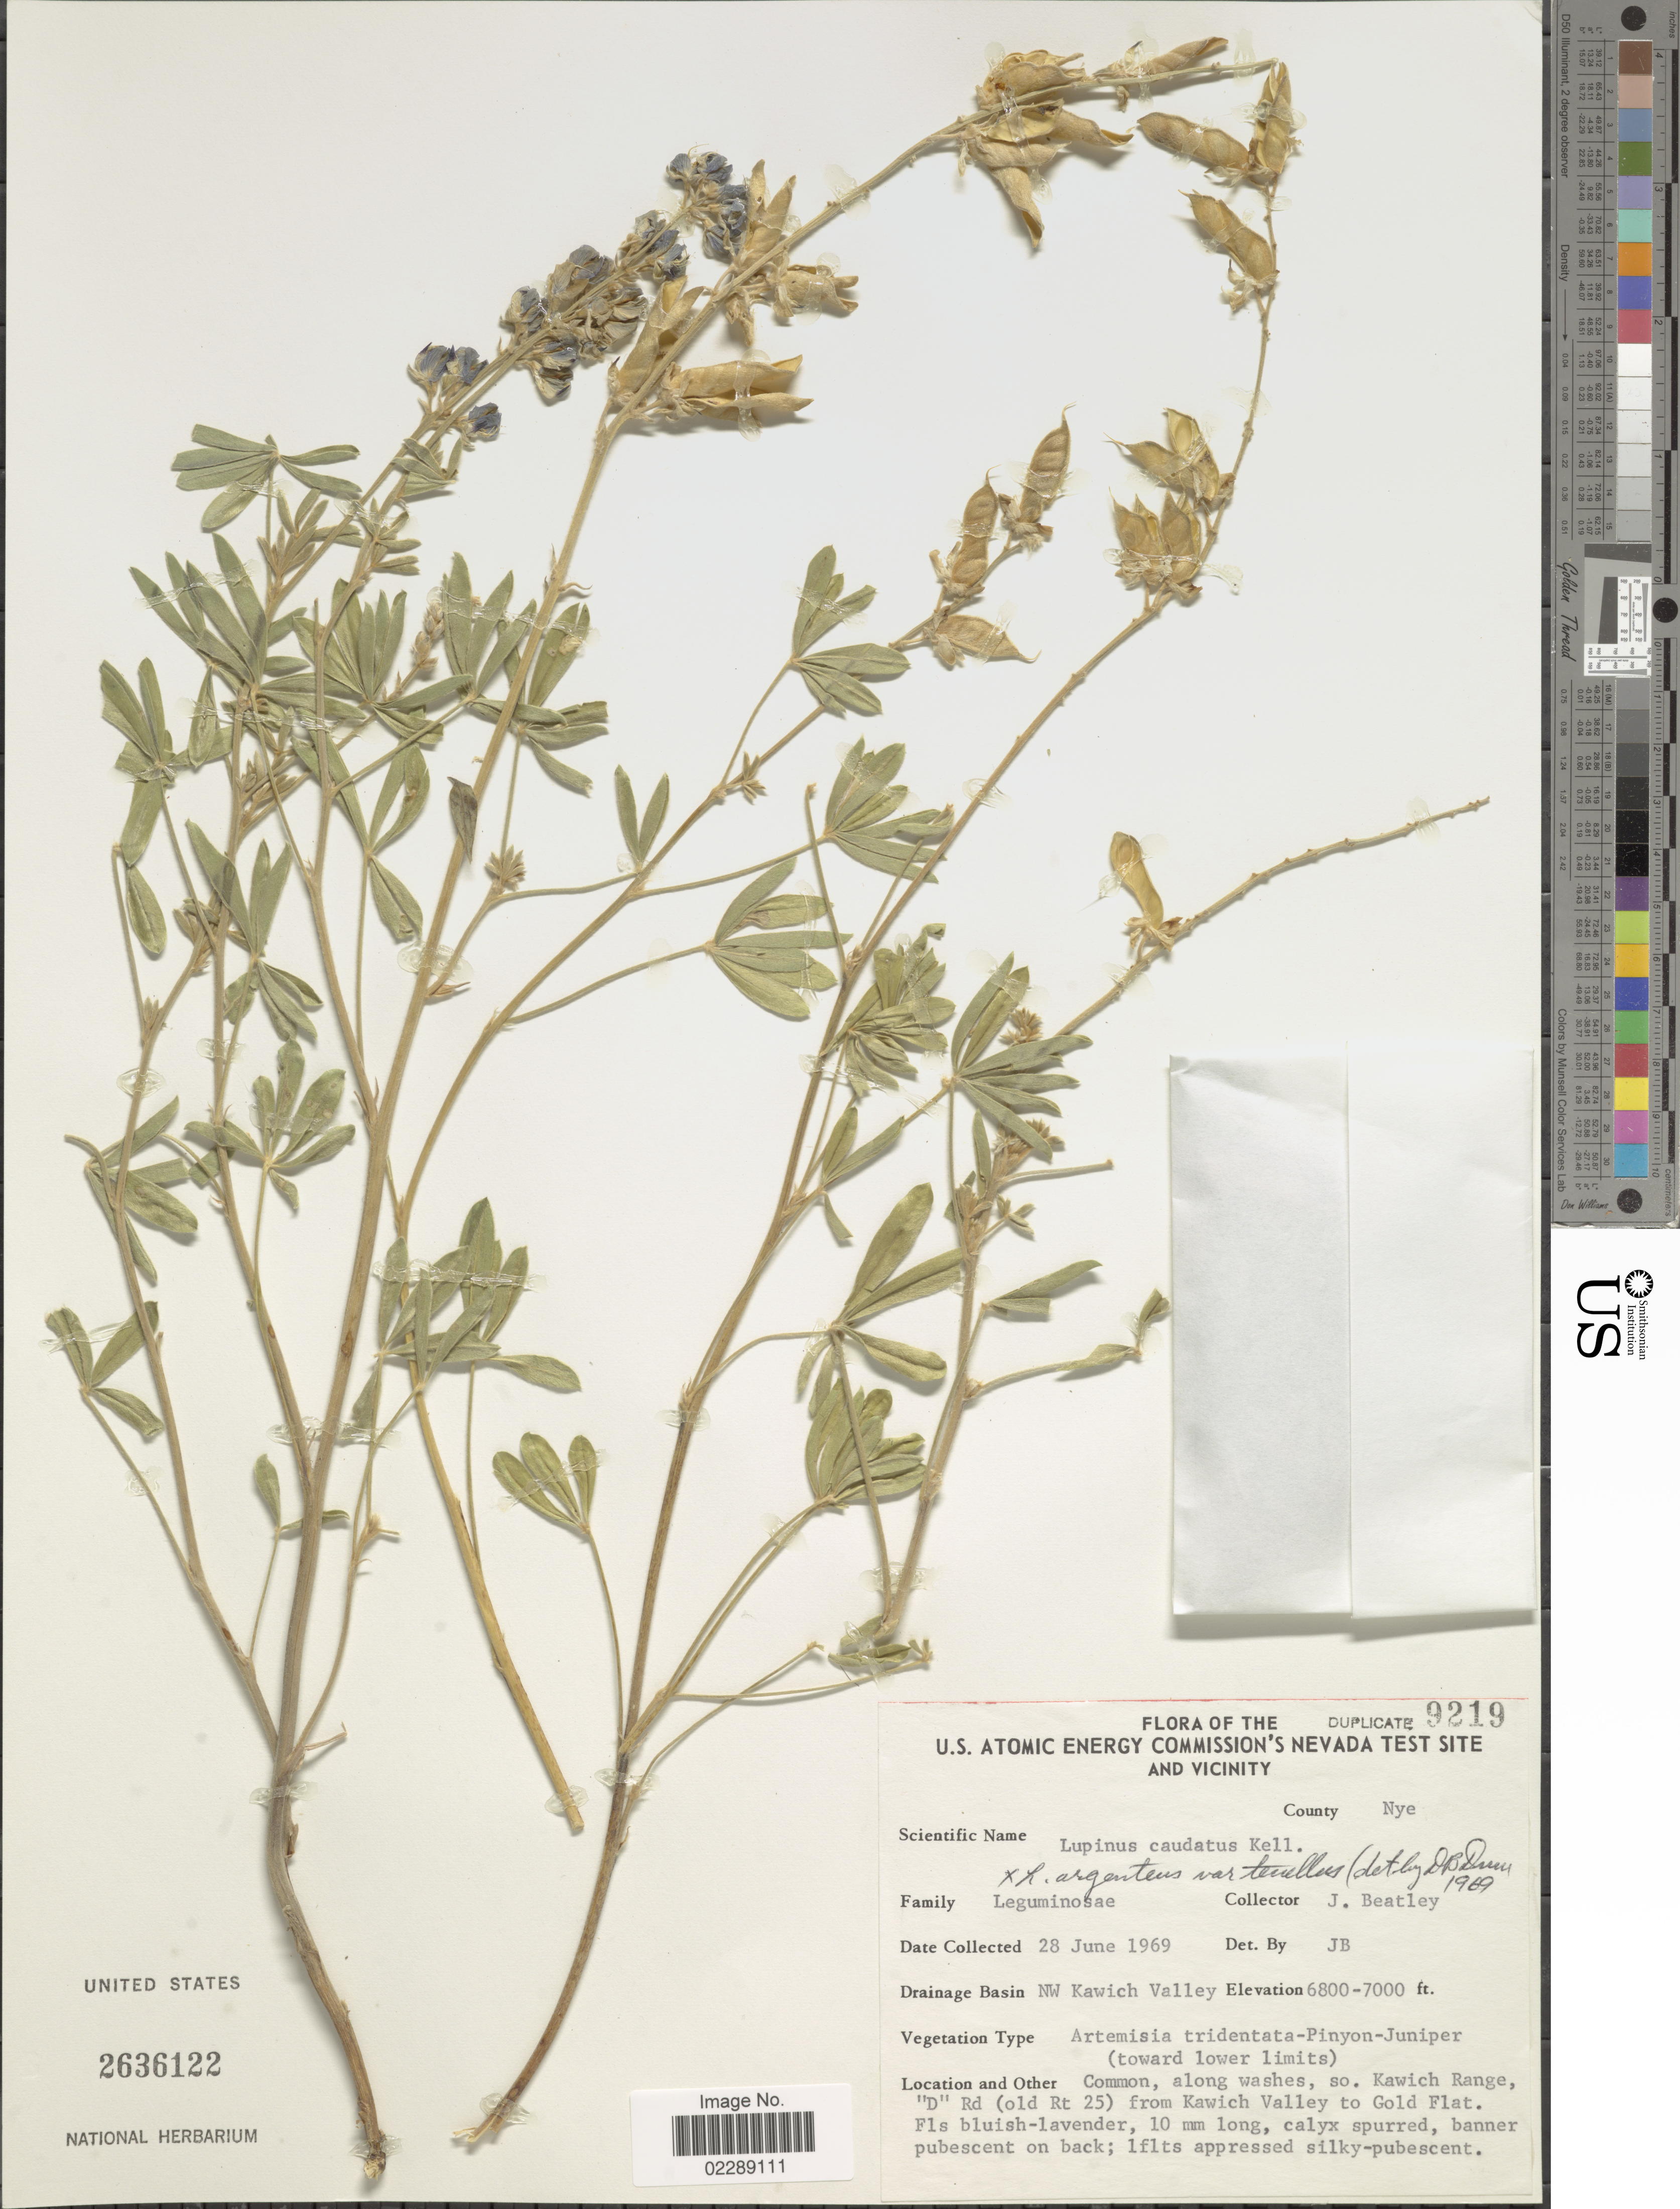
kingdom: Plantae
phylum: Tracheophyta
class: Magnoliopsida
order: Fabales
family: Fabaceae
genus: Lupinus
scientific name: Lupinus sp.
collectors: J. C. Beatley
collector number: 9219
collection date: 1969-06-28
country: United States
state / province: Nevada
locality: U.S. Atomic Energy Commission's Nevada Test Site And Vicinity, County Nye, Drainage Basin NW Kawich Valley, Common along washes, so. Kawich Range, "D" Rd (old Rt 25) from Kawich Valley to Gold Flat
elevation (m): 2073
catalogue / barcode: US 2636122